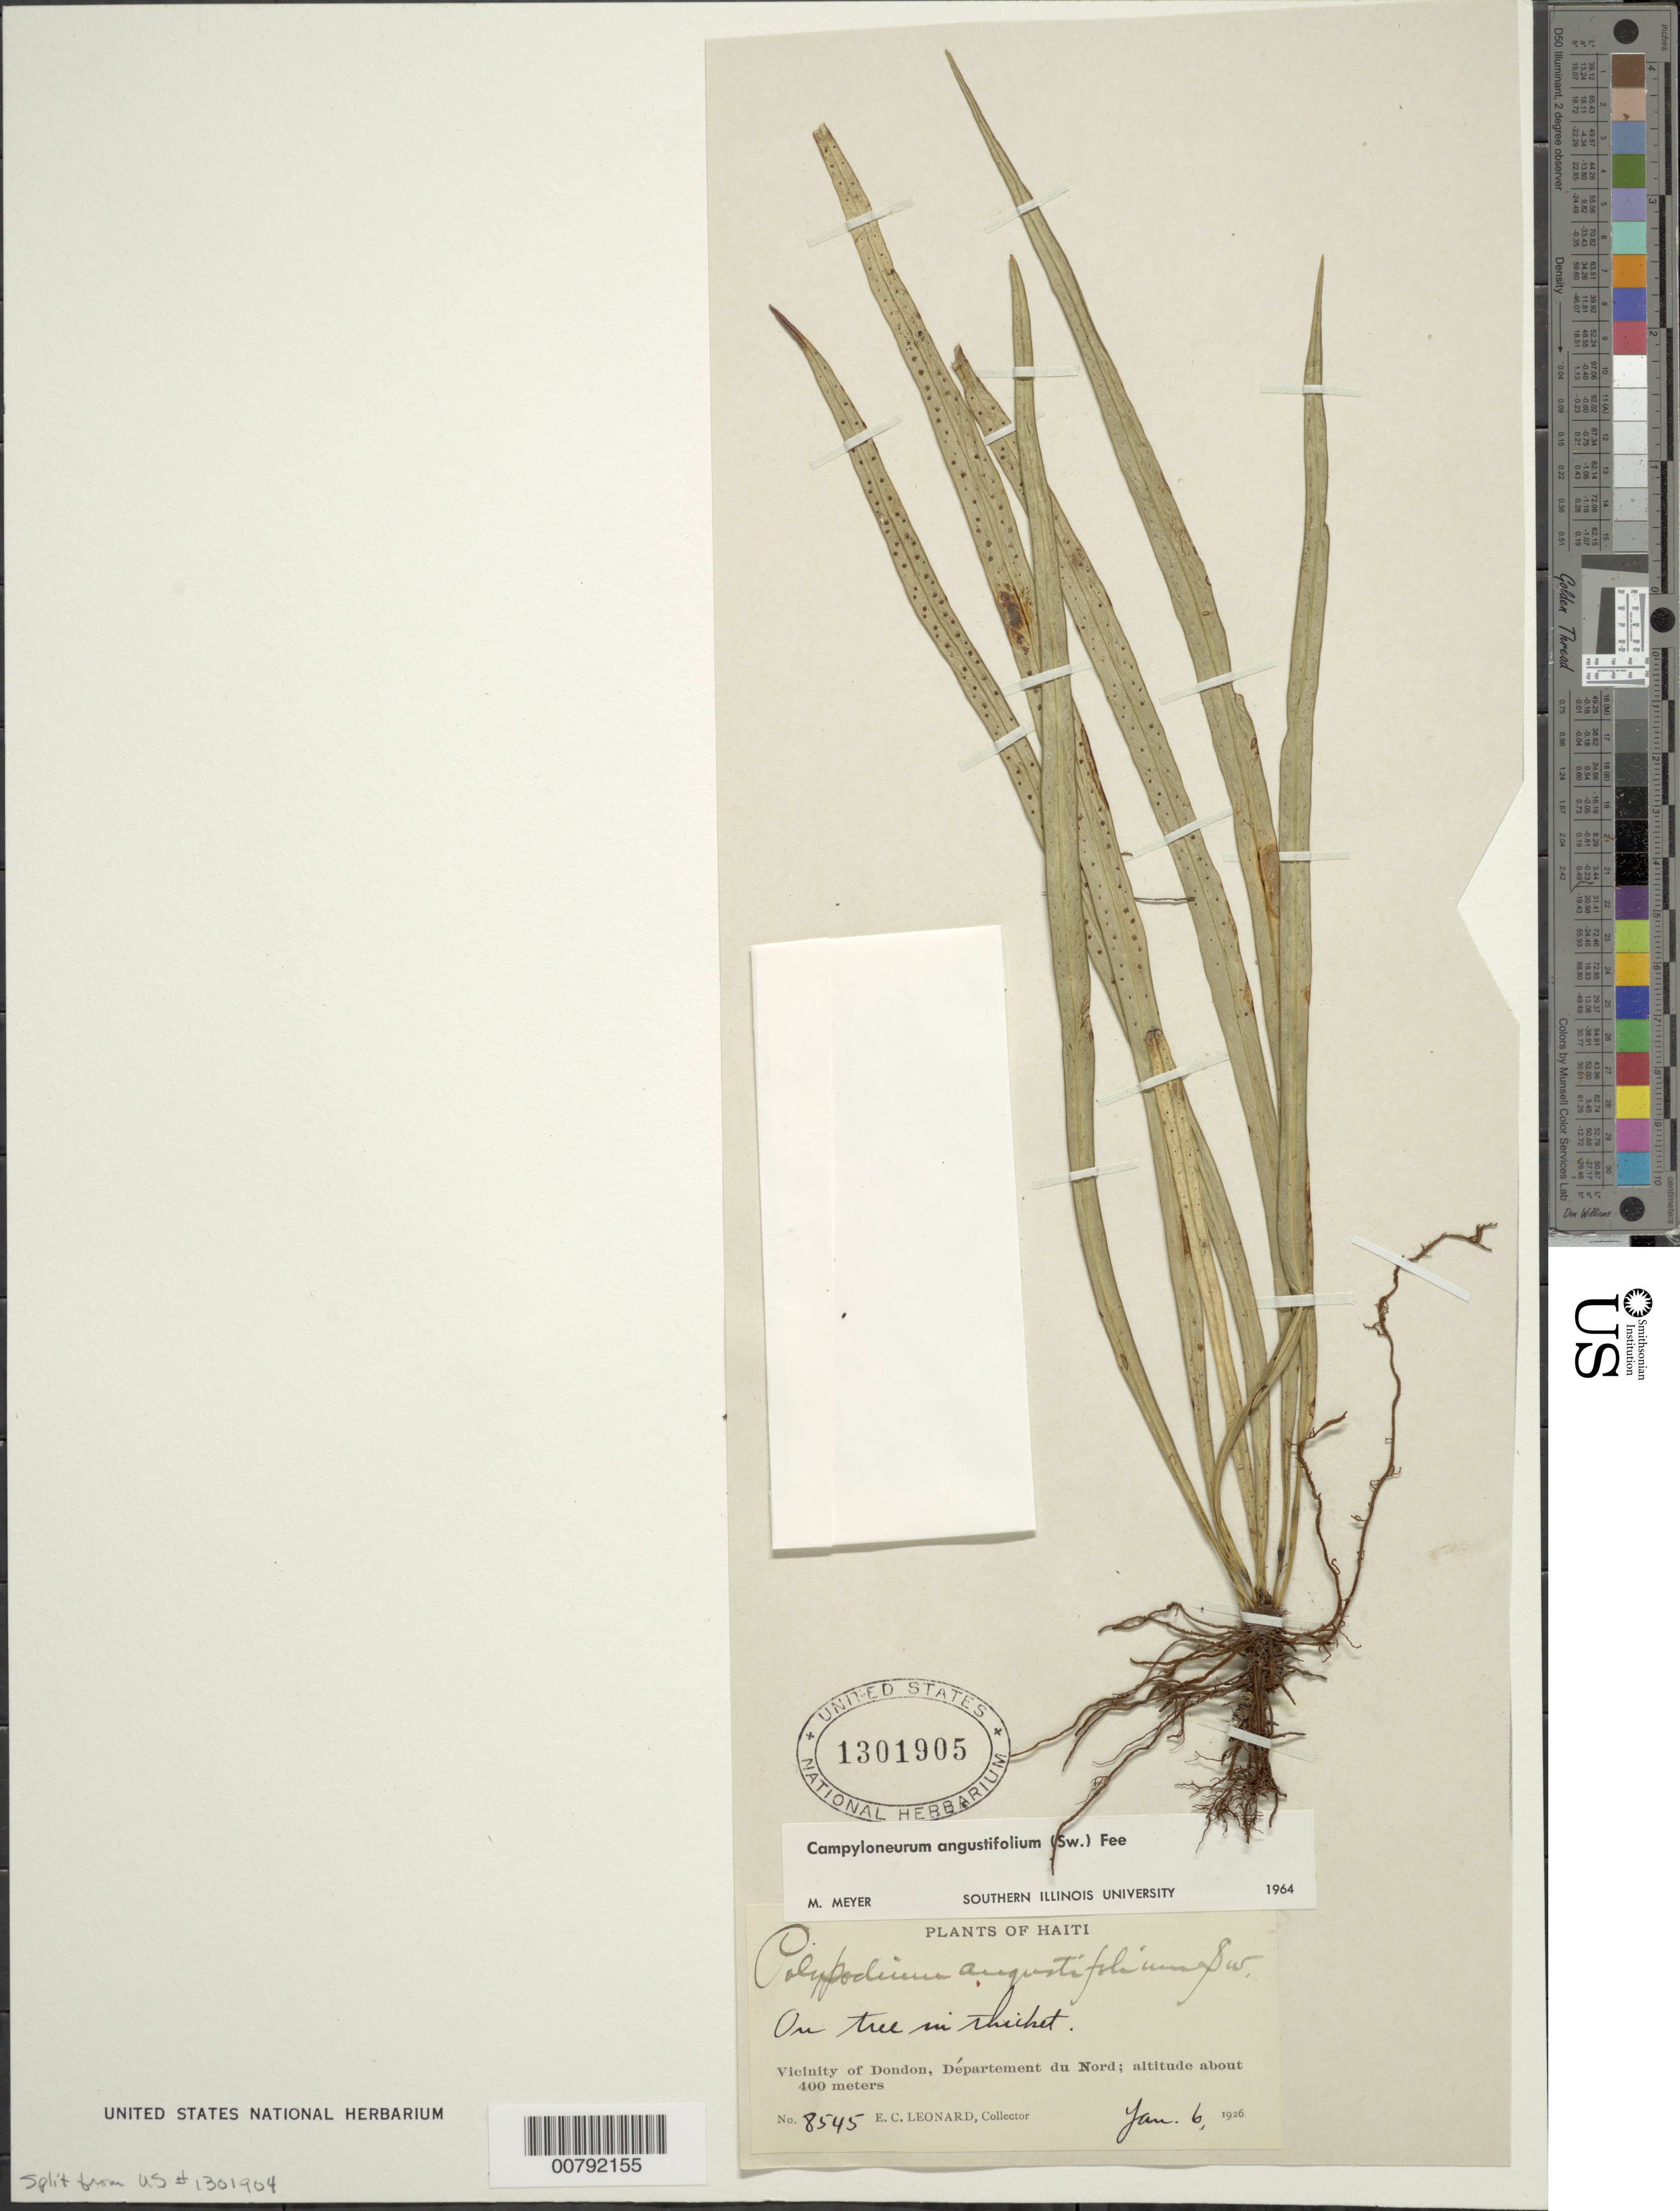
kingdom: Plantae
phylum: Tracheophyta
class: Polypodiopsida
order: Polypodiales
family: Polypodiaceae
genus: Campyloneurum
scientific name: Campyloneurum angustifolium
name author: (Sw.) Fée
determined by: Myer, M.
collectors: E. C. Leonard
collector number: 8545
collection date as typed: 06 Jan 1926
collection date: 1926-01-06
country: Haiti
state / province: Nord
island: Hispaniola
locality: Dondon vicinity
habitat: On tree in thicket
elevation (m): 400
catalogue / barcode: US 1301905